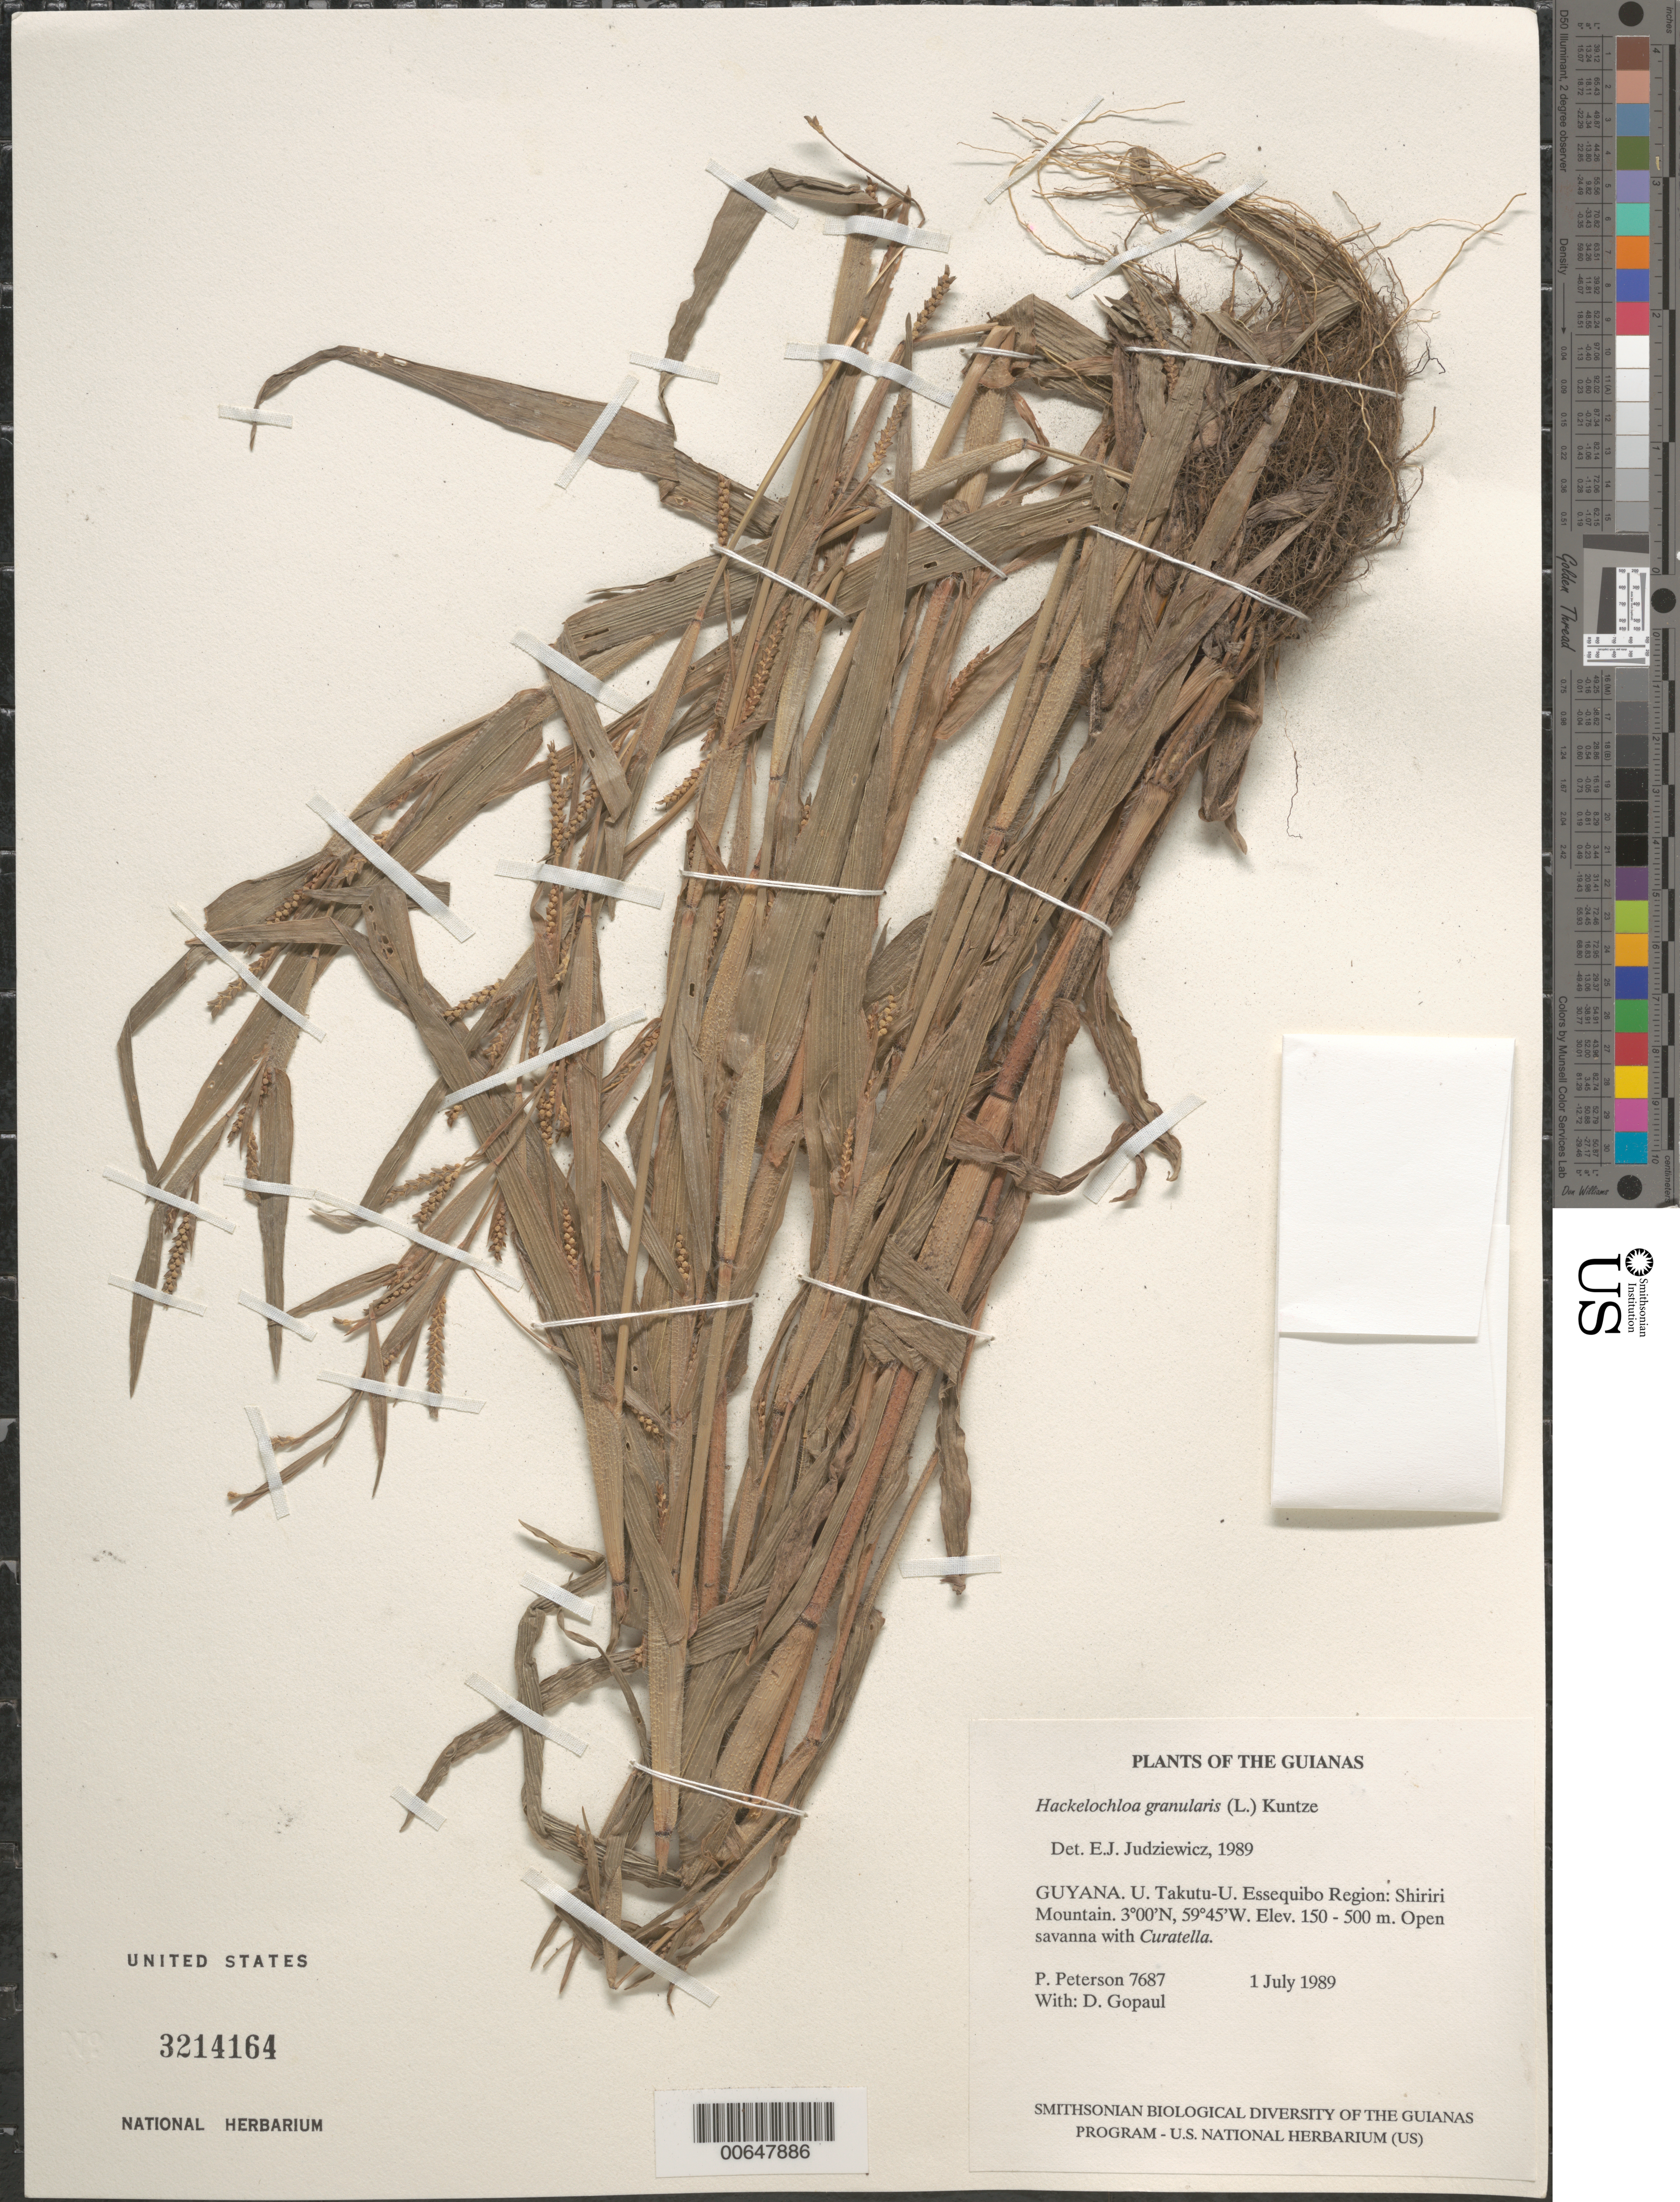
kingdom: Plantae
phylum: Tracheophyta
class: Liliopsida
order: Poales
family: Poaceae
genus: Hackelochloa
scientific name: Hackelochloa granularis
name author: (L.) Kuntze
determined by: Judziewicz, E. J.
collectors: P. M. Peterson & D. Gopaul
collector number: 7687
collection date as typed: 1 July 1989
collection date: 1989-07-01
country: Guyana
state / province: U. Takutu-U. Essequibo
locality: Shiriri Mountain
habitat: Open savanna with Curatella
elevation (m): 150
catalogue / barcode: US 3214164